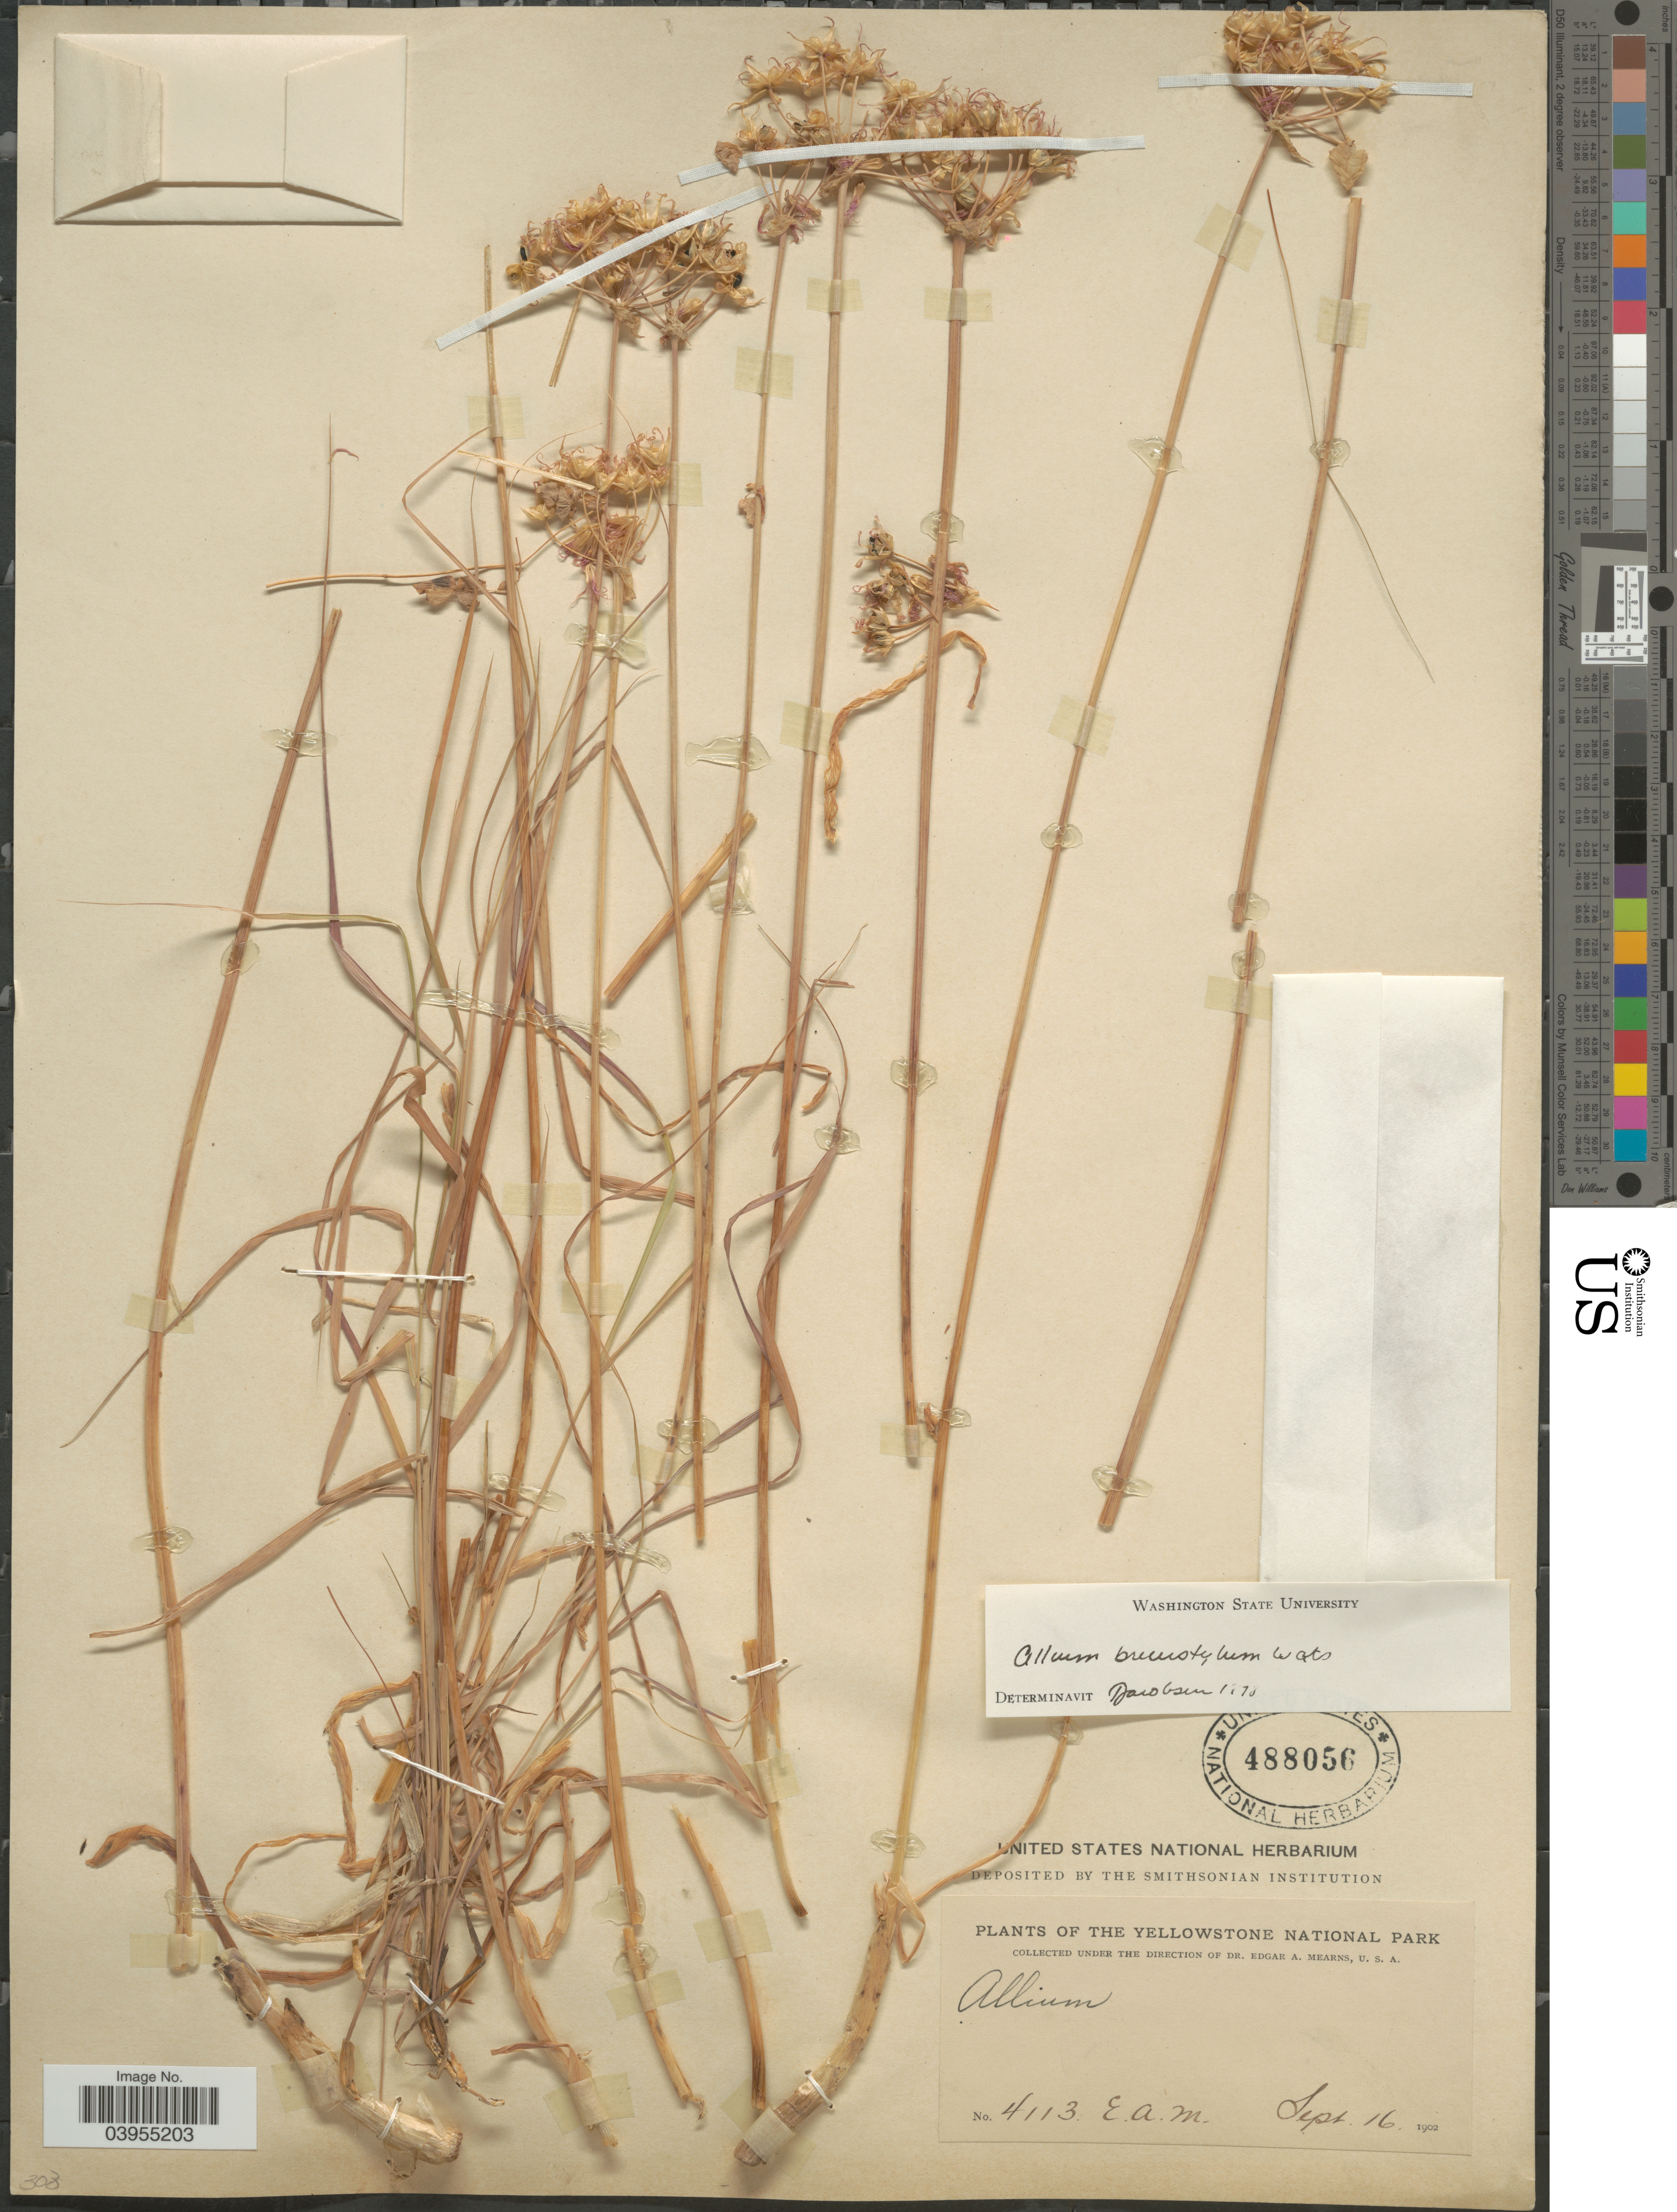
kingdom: Plantae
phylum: Tracheophyta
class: Liliopsida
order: Asparagales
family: Amaryllidaceae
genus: Allium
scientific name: Allium brevistylum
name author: S. Watson in C. King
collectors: E. A. Mearns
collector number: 4113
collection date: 1902-09-16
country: United States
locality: The Yellowstone National Park.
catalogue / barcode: US 488056